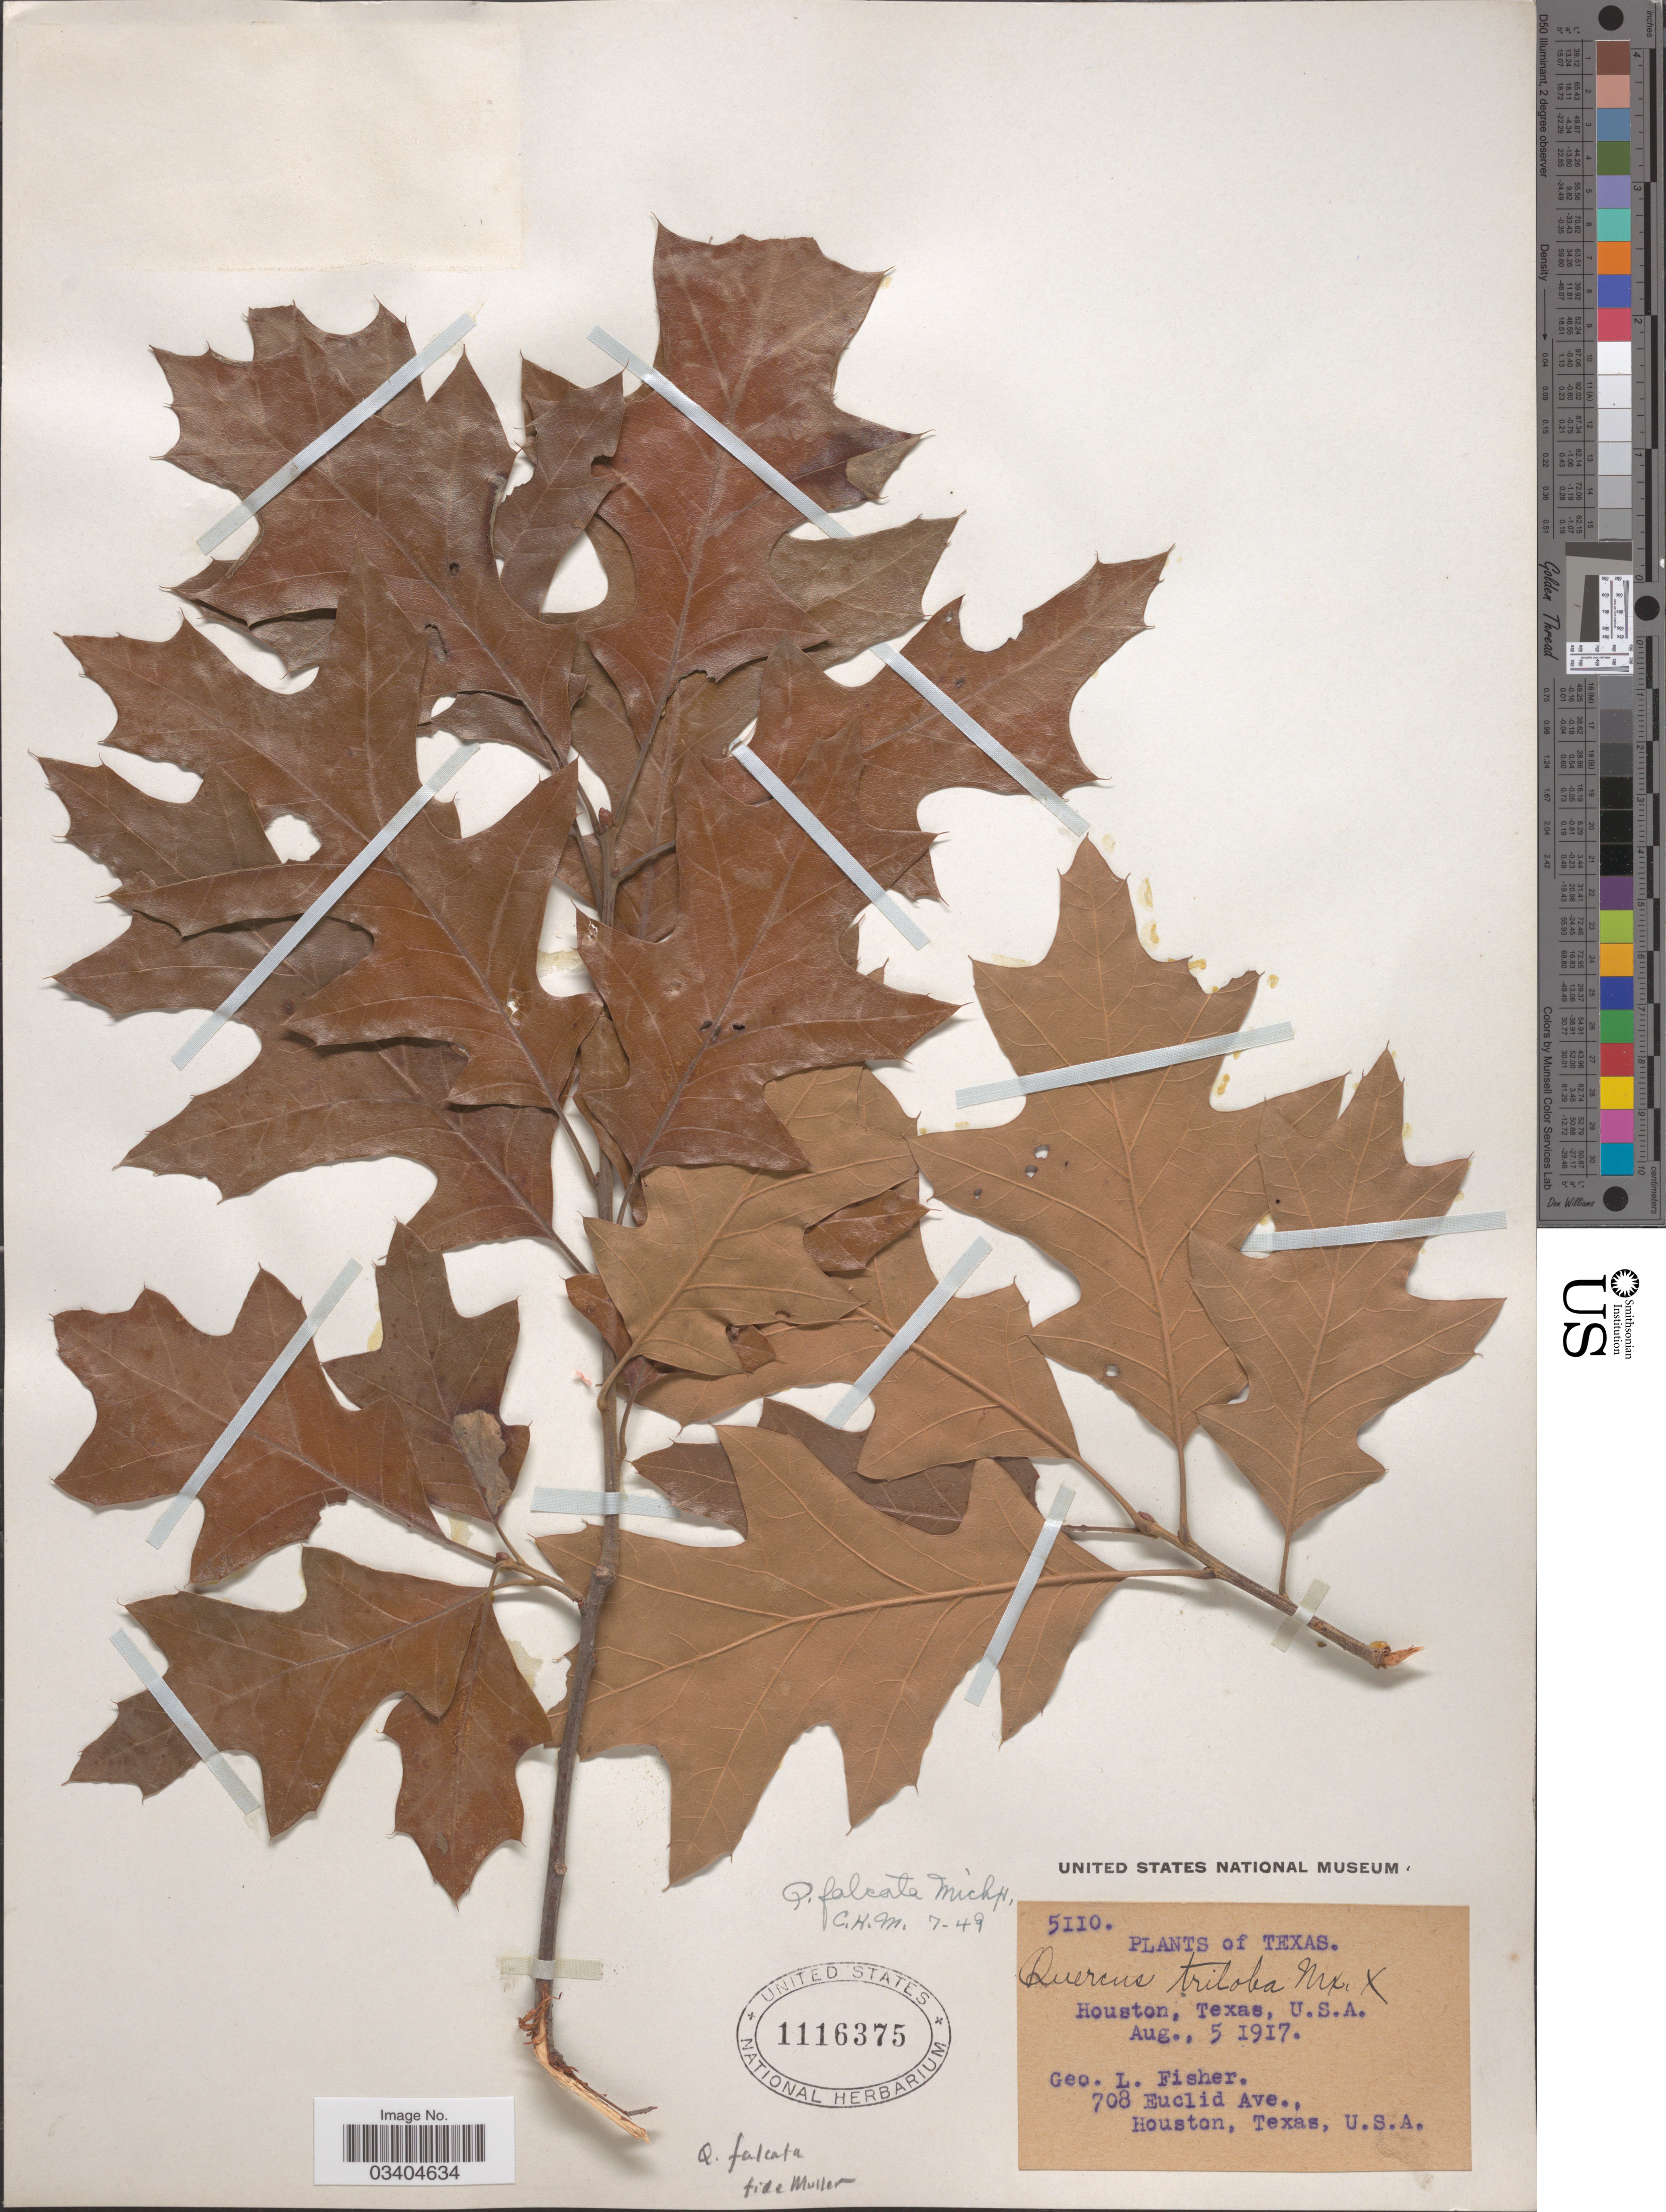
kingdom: Plantae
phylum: Tracheophyta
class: Magnoliopsida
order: Fagales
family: Fagaceae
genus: Quercus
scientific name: Quercus falcata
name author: Michx.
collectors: G. L. Fisher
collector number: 5110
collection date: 1917-08-05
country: United States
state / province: Texas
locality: Houston.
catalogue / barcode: US 1116375